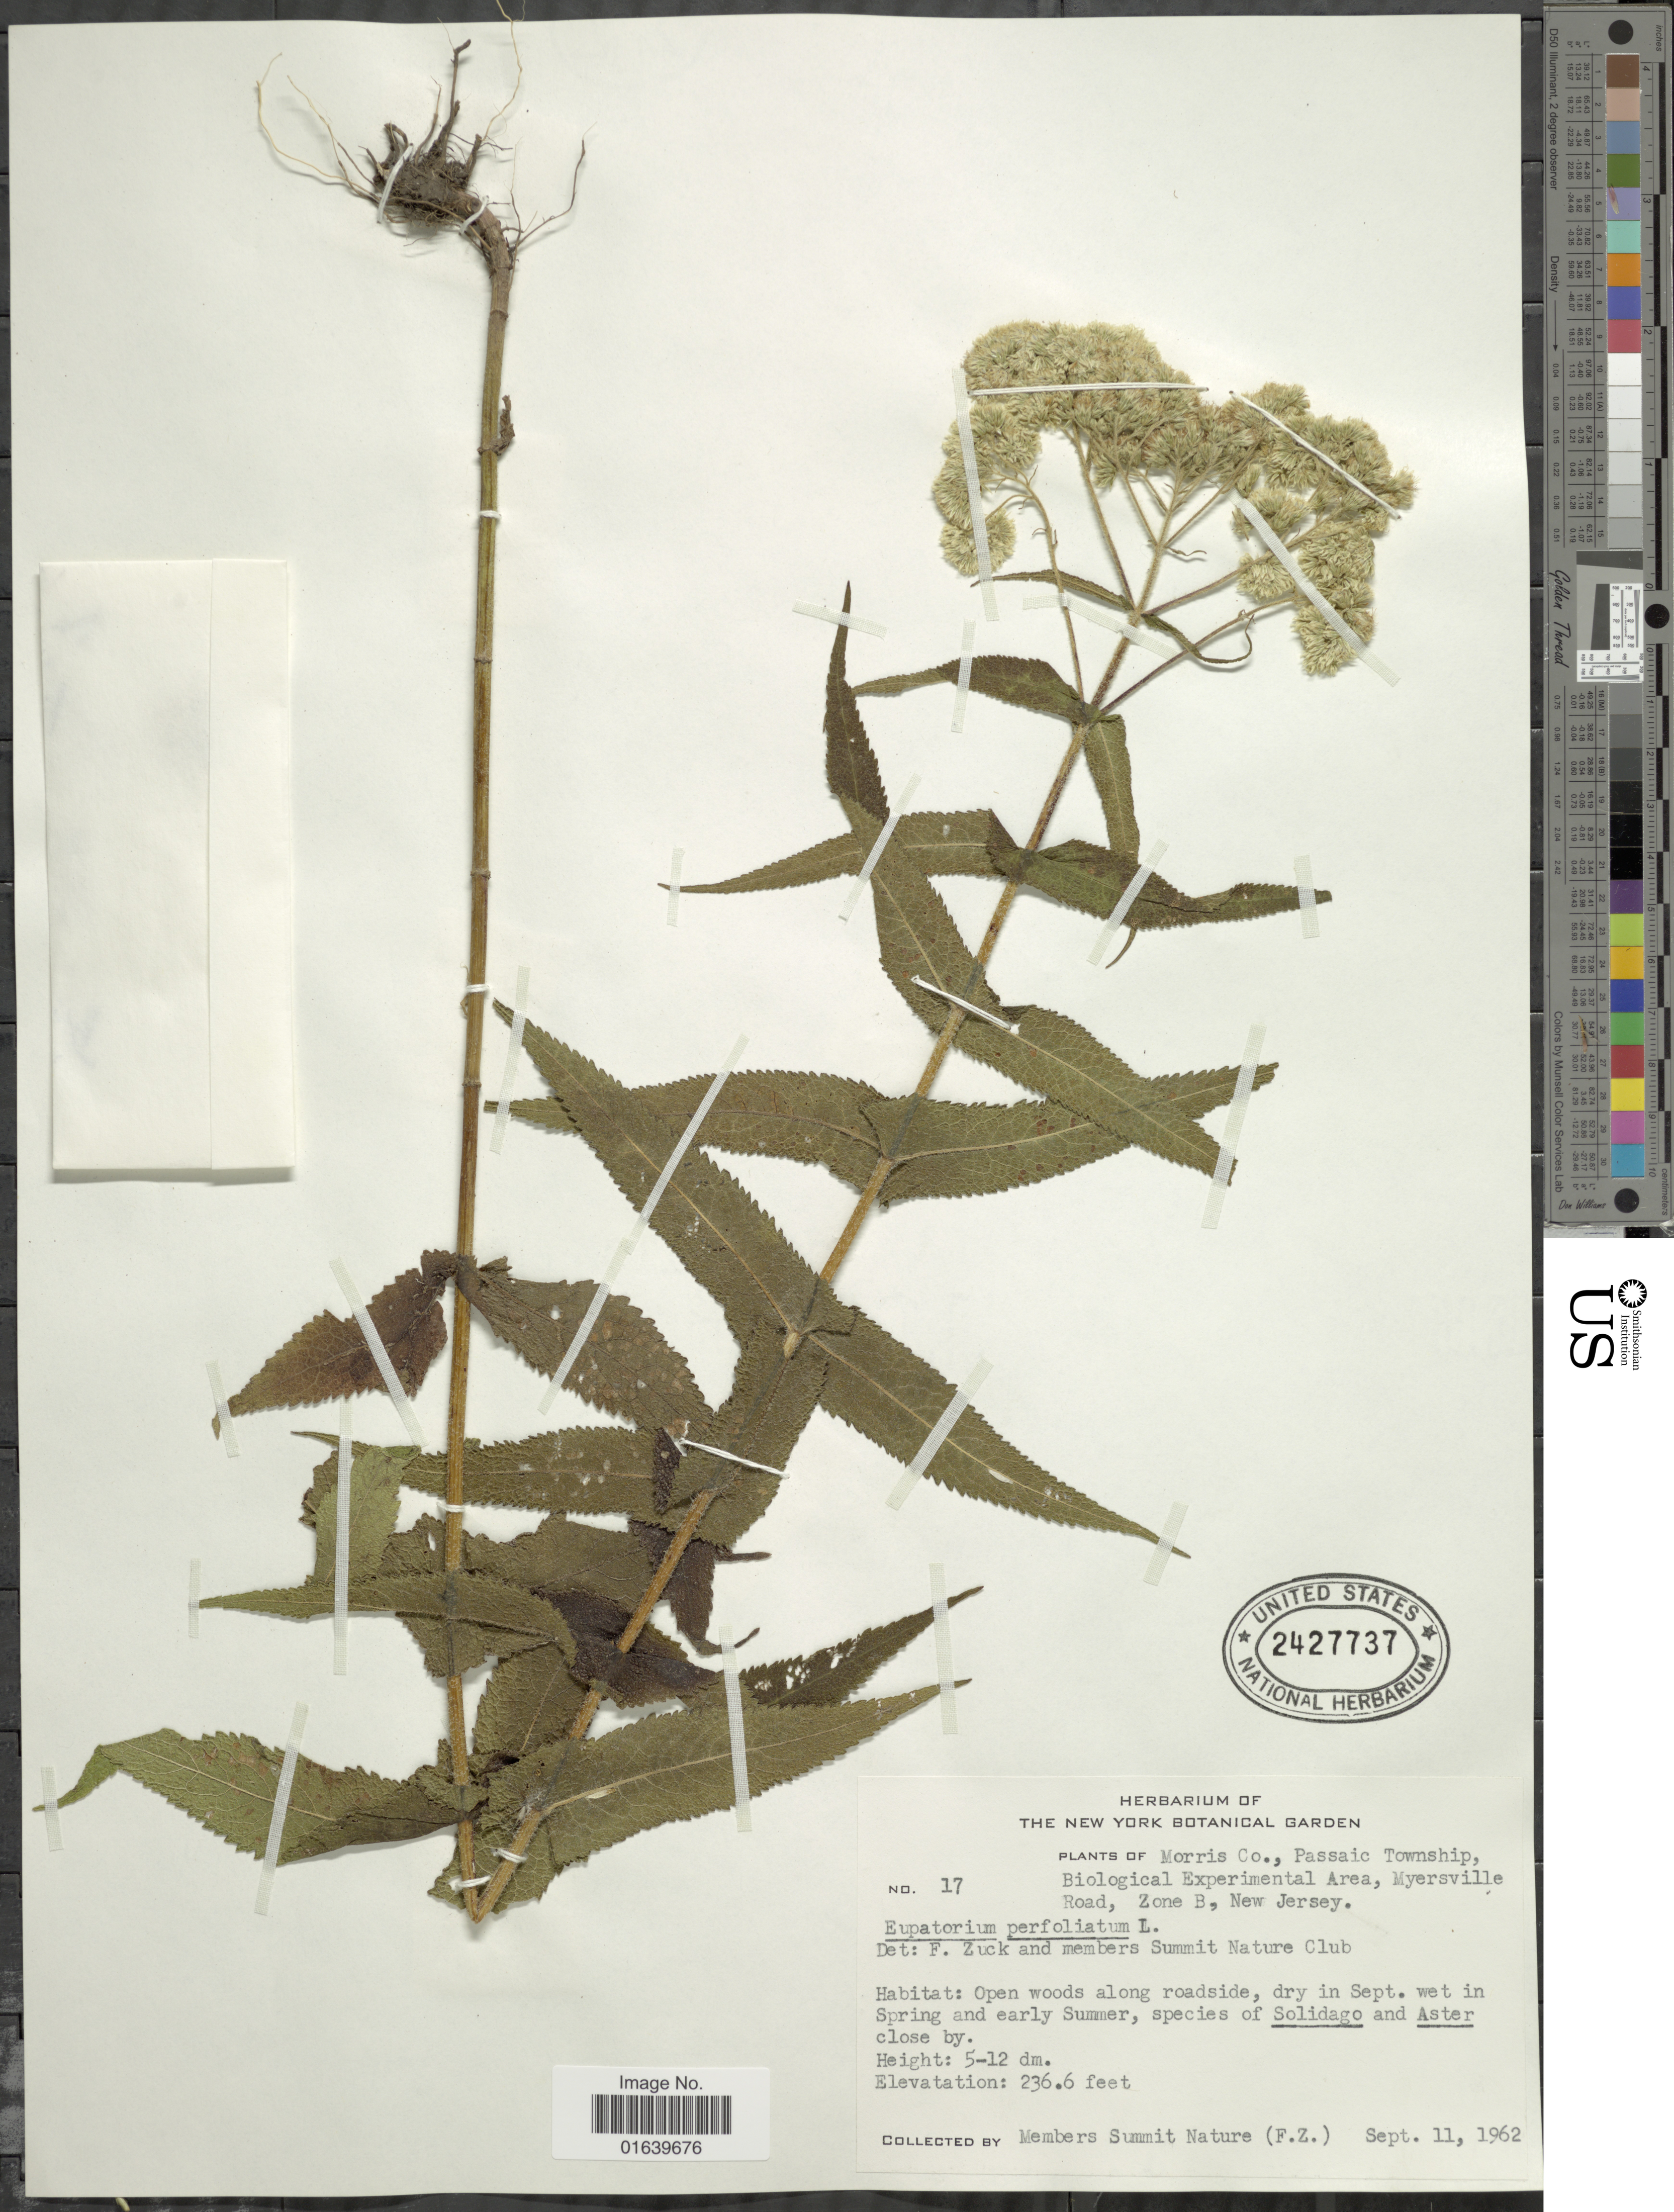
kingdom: Plantae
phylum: Tracheophyta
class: Magnoliopsida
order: Asterales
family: Asteraceae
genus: Eupatorium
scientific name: Eupatorium perfoliatum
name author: L.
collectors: Members Summit Nature (F. Z. )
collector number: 17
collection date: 1962-09-11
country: United States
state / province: New Jersey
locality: Morris Co., Passaic Township, Biological Experimental Area, Myersville Road, Zone B.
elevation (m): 72.1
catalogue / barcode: US 2427737